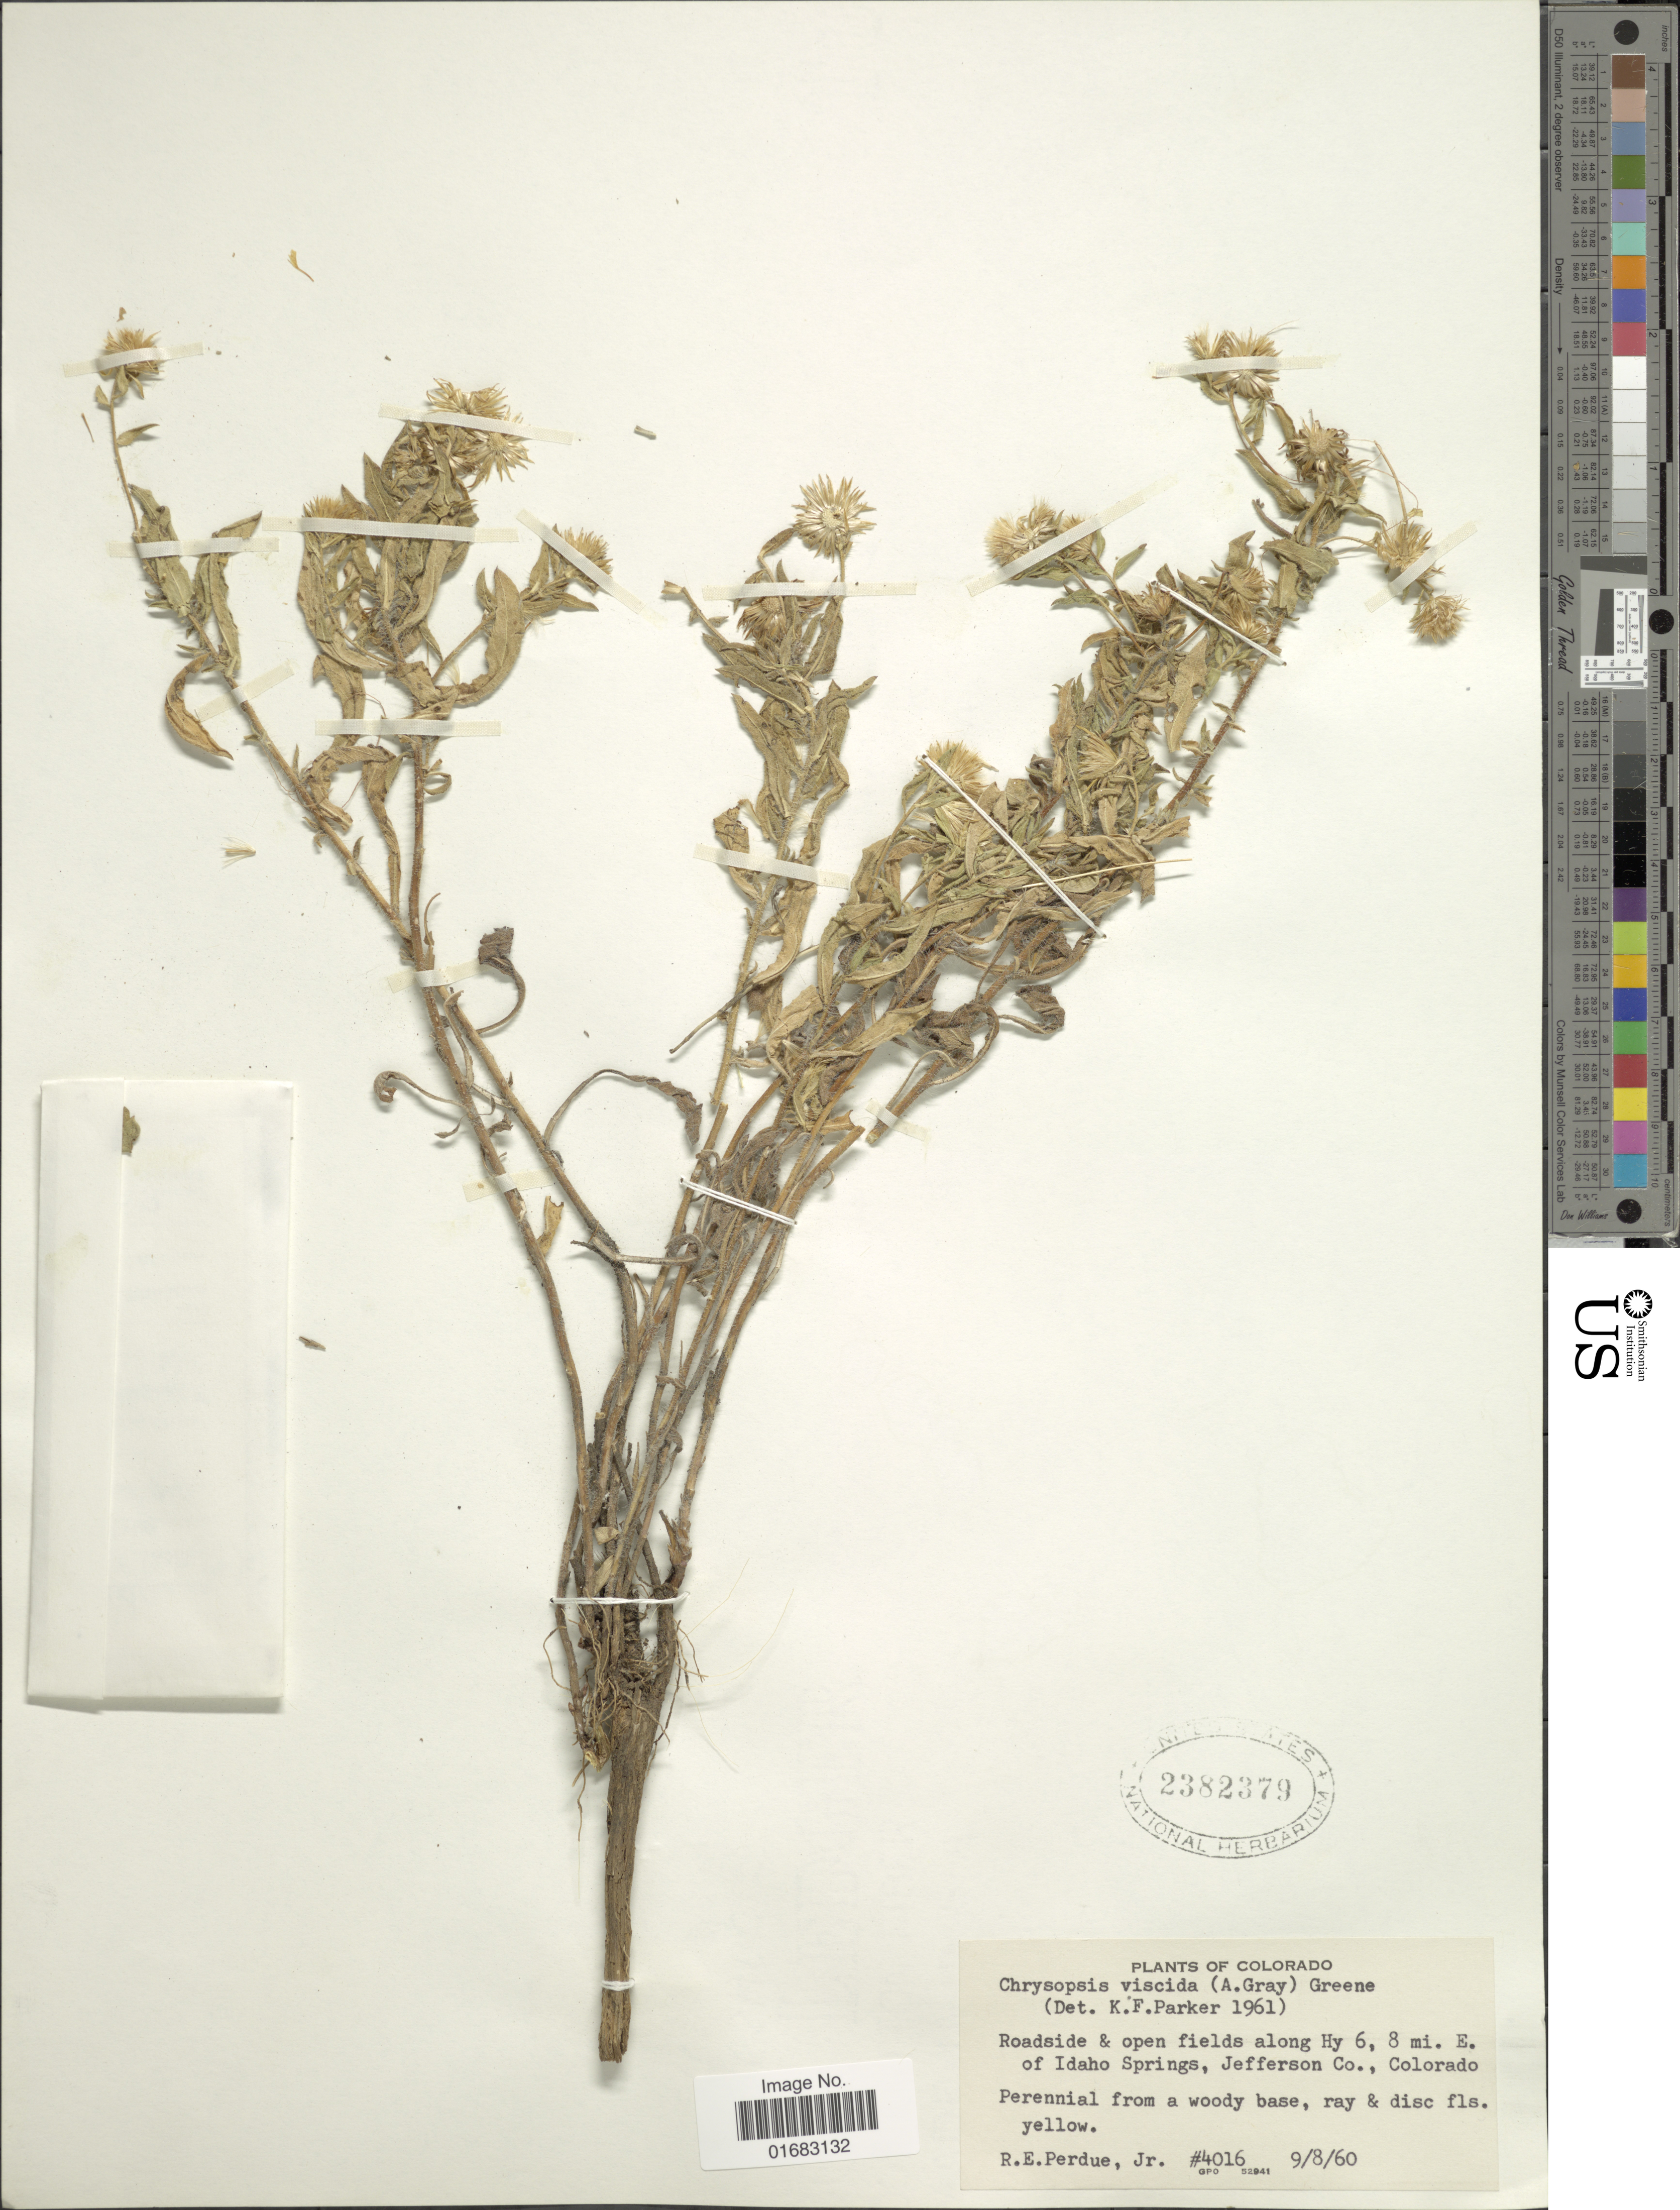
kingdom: Plantae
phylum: Tracheophyta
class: Magnoliopsida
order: Asterales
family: Asteraceae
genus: Heterotheca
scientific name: Heterotheca viscida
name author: (A. Gray) V.L. Harms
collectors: R. E. Perdue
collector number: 4016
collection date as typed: Transcribed d/m/y: 8/9/60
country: United States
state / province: Colorado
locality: Colorado. Roadside & open fields along Hy 6, 8 mil. E. of Idaho Springs, Jefferson Co., Colorado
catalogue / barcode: US 2382379